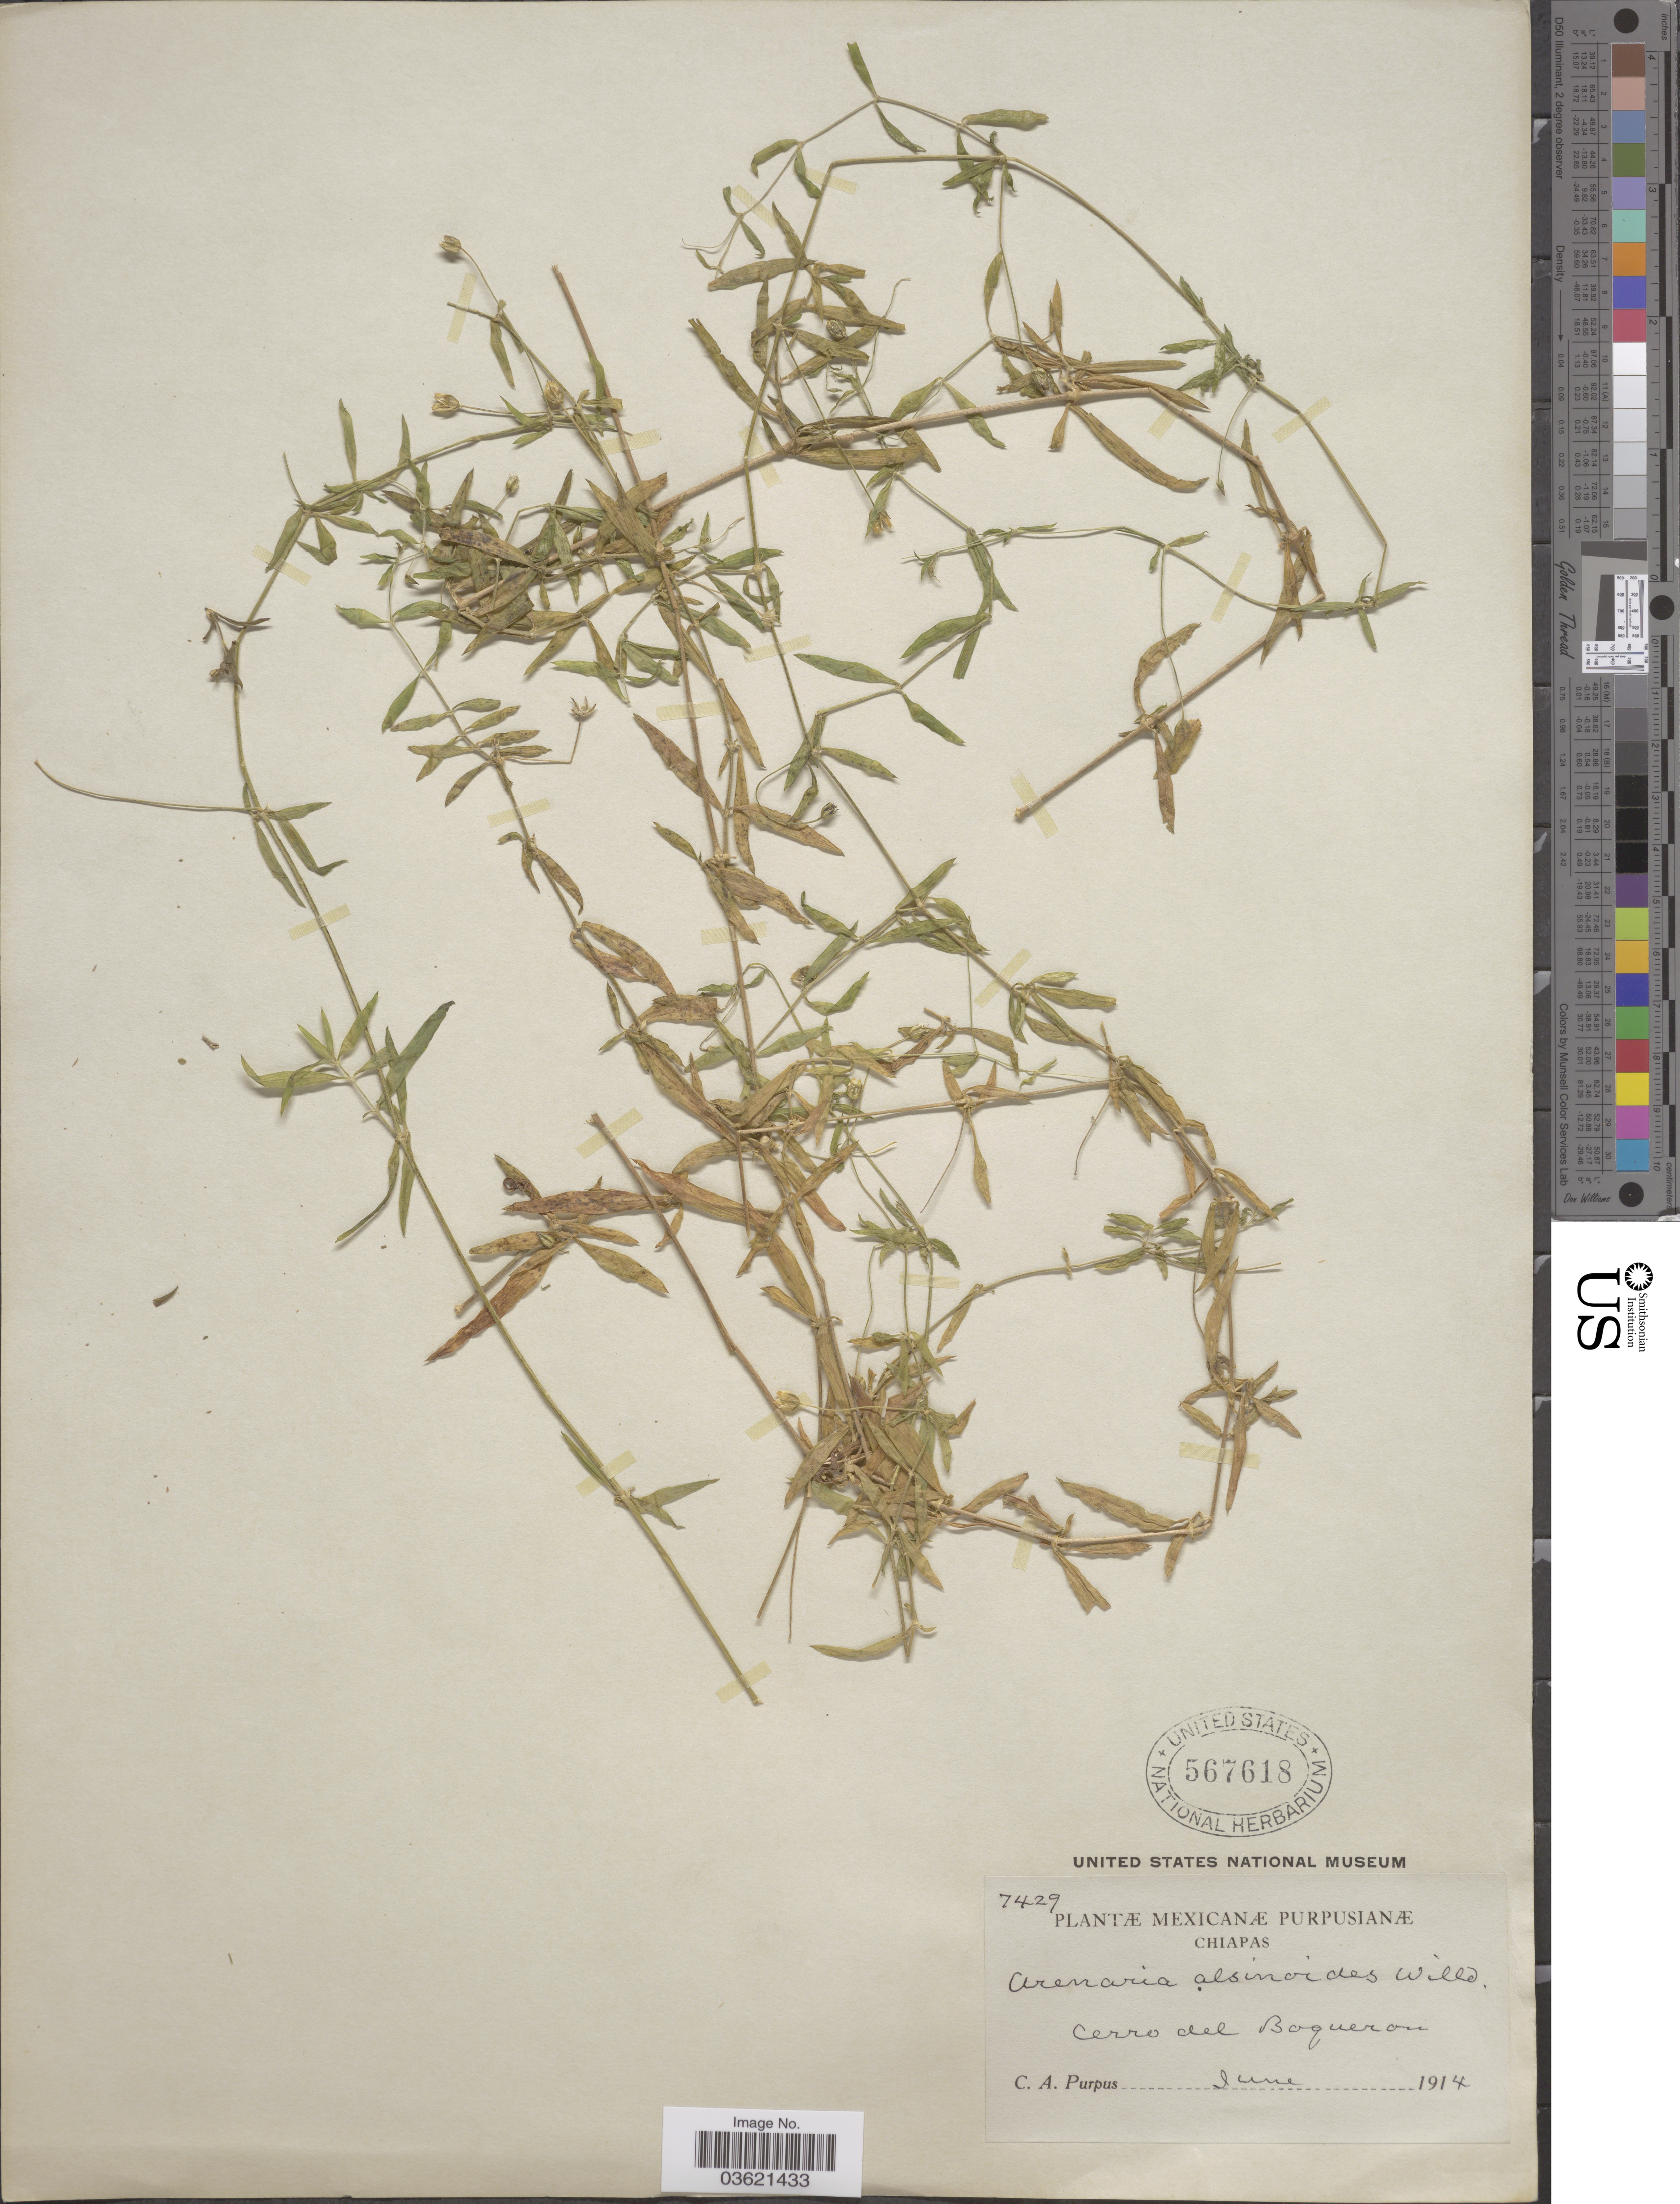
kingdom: Plantae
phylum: Tracheophyta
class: Magnoliopsida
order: Caryophyllales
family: Caryophyllaceae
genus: Arenaria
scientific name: Arenaria guatemalensis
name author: Standl. ex Steyerm.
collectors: C. A. Purpus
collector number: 7429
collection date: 1914-06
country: Mexico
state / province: Chiapas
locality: Cerro del Boqueron.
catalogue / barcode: US 567618